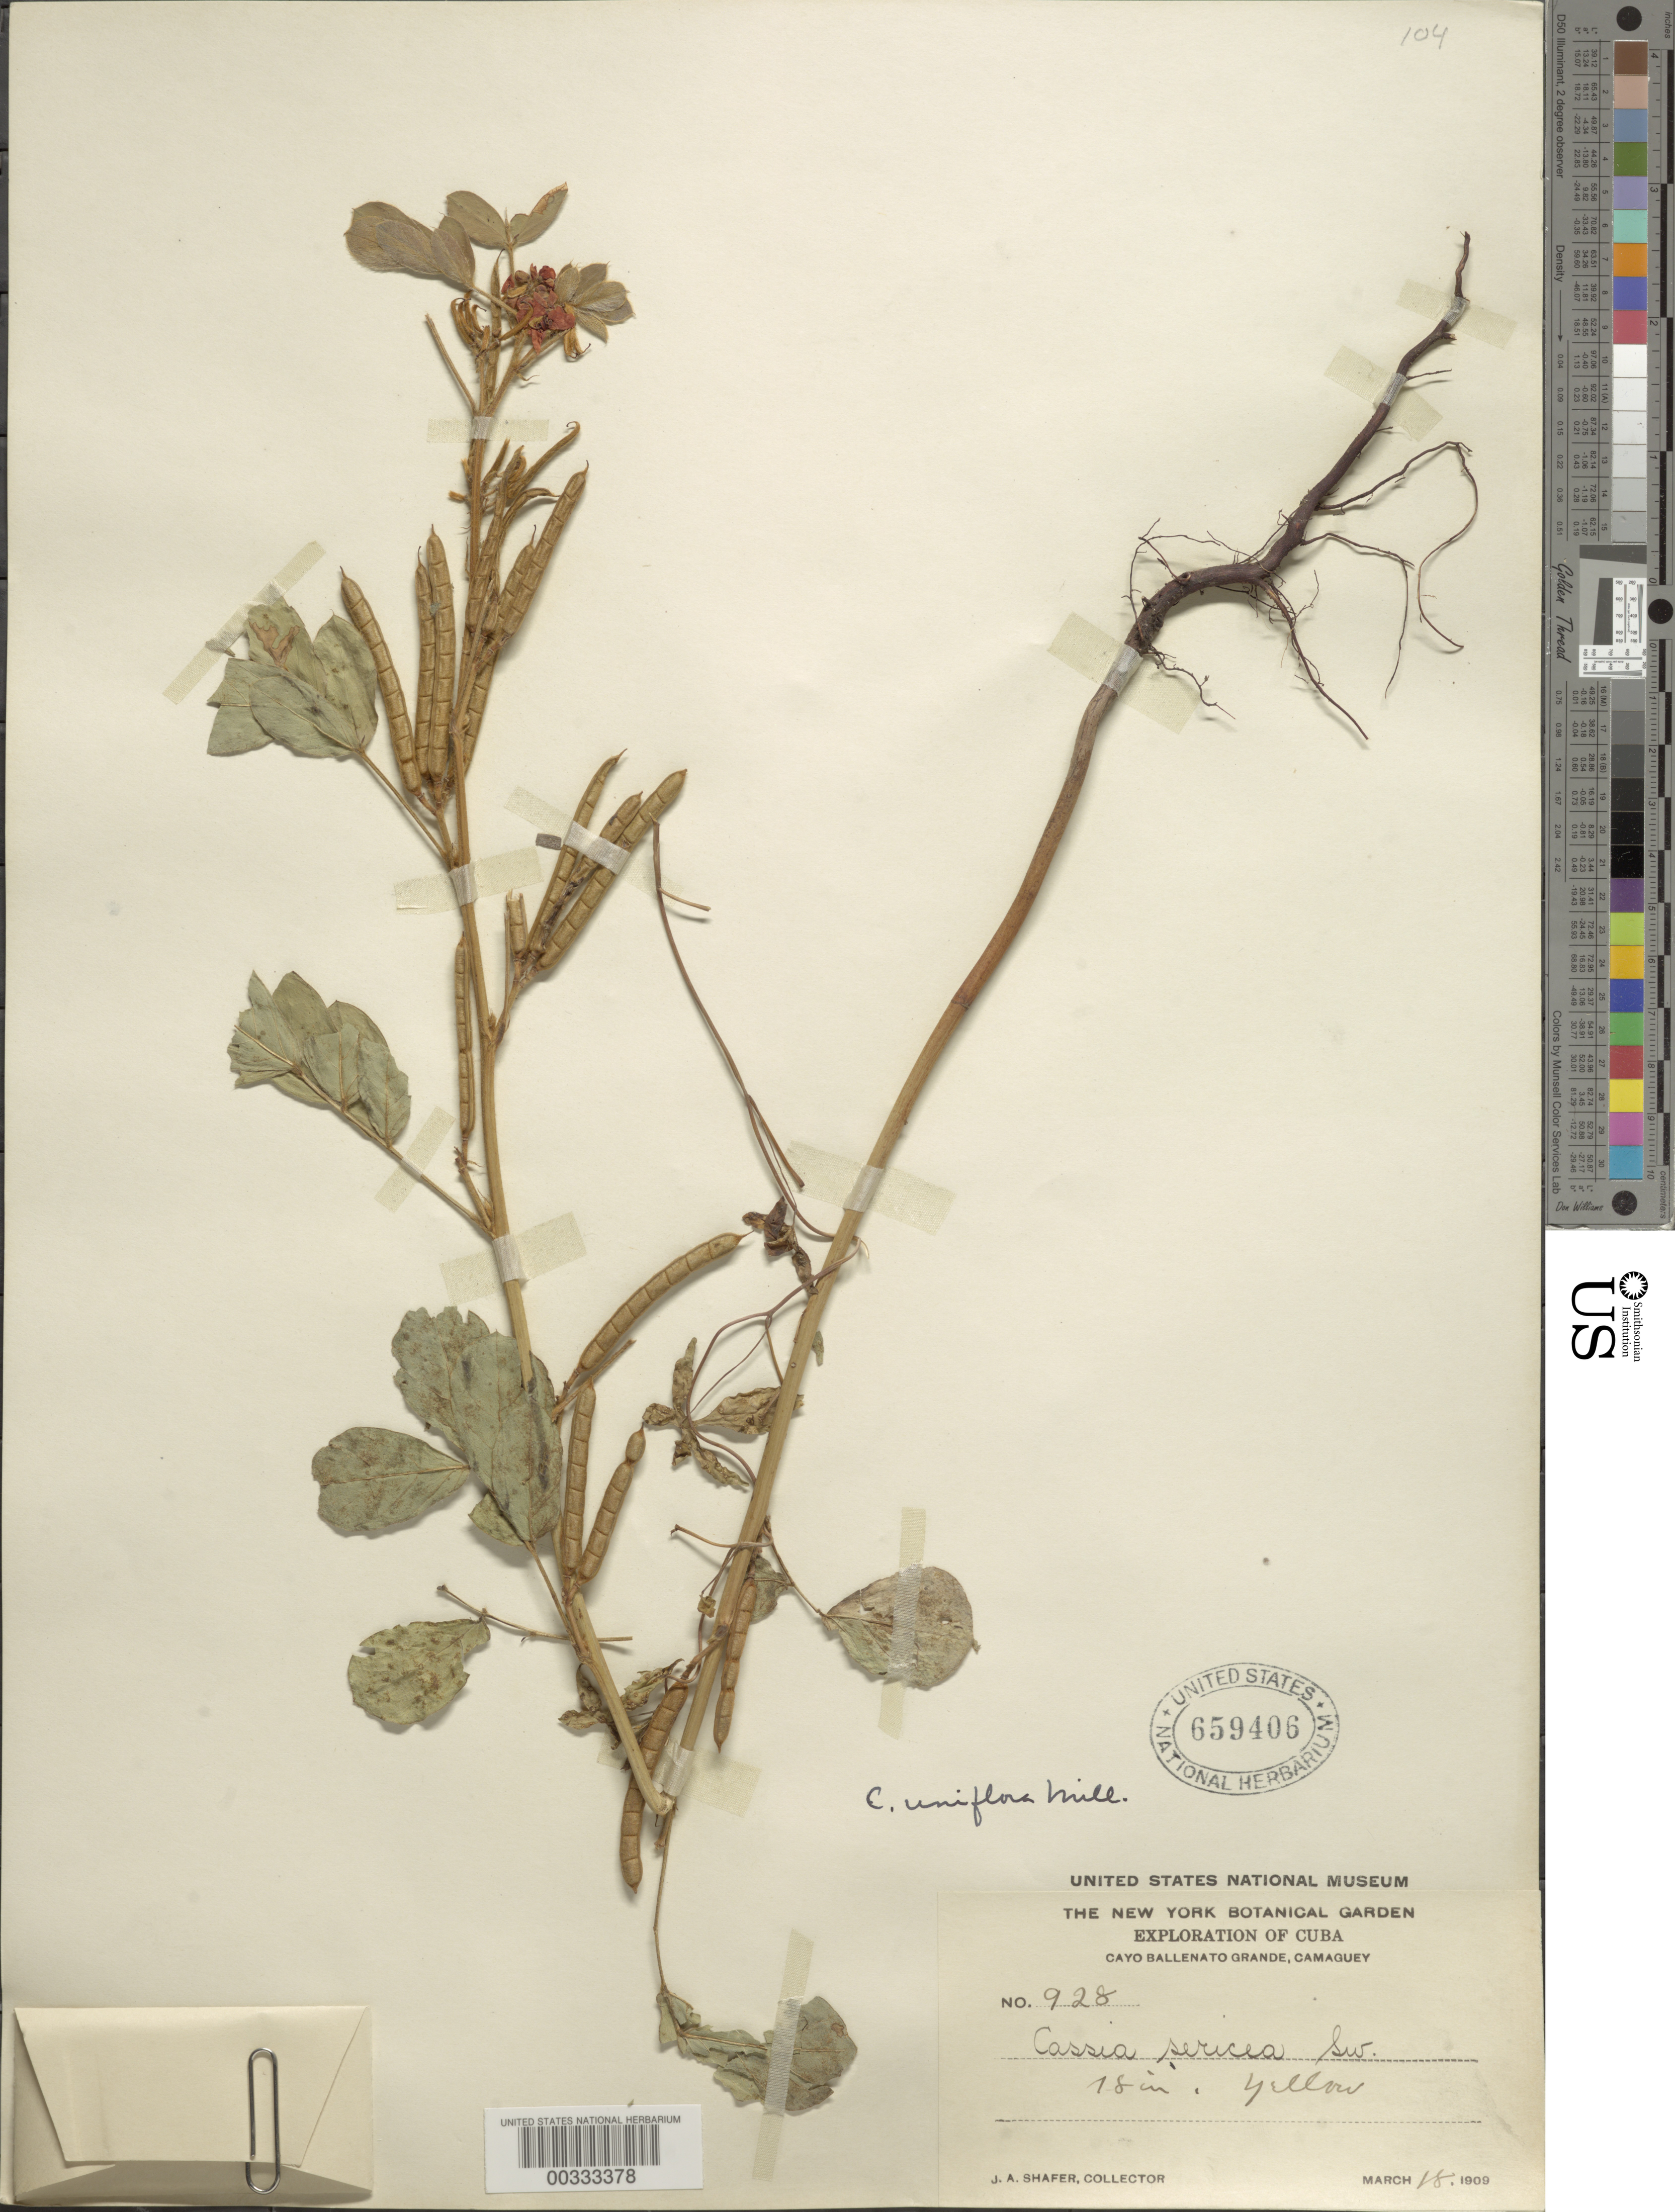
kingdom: Plantae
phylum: Tracheophyta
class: Magnoliopsida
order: Fabales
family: Fabaceae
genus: Senna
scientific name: Senna uniflora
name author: (Mill.) H.S. Irwin & Barneby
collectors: J. A. Shafer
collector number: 928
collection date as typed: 18 Mar 1909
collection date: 1909-03-18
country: Cuba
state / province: Camagüey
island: Greater Antilles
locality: Cayo Ballenato Grande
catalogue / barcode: US 659406